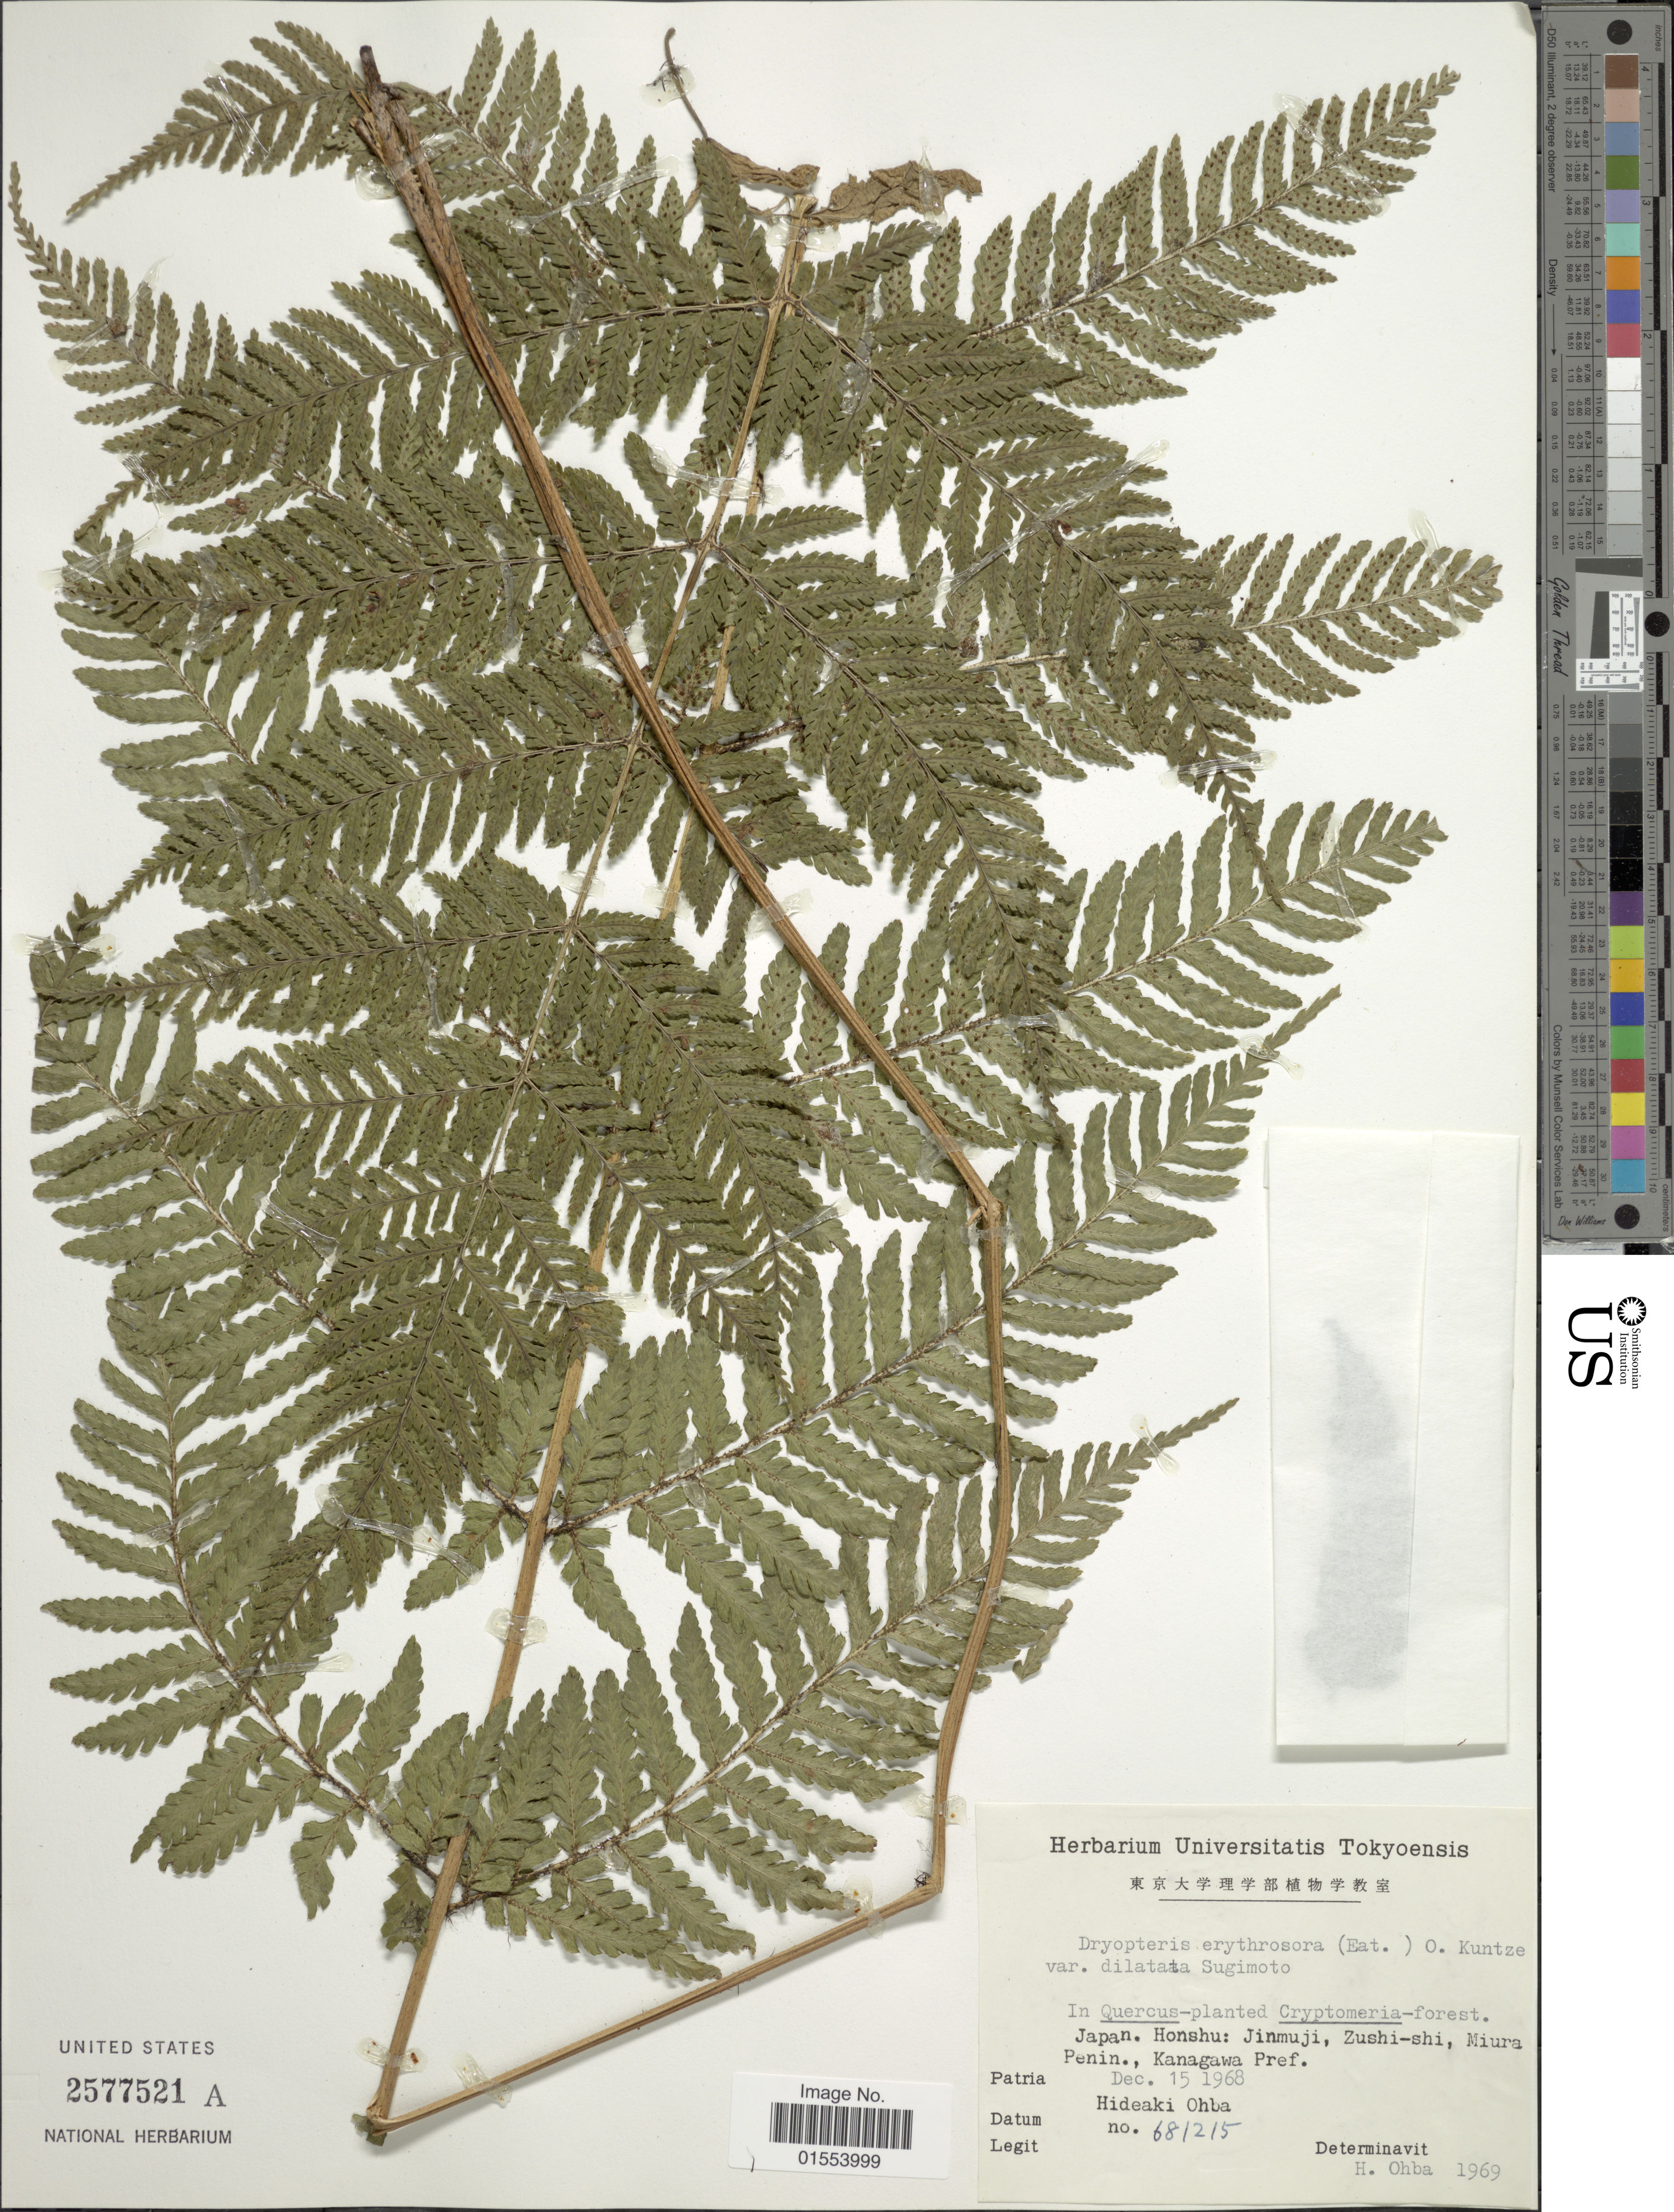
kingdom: Plantae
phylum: Tracheophyta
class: Polypodiopsida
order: Polypodiales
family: Dryopteridaceae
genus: Dryopteris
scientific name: Dryopteris erythrosora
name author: (D.C. Eaton) Kuntze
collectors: H. Ohba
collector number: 68/215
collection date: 1968-12-15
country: Japan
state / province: Kanagawa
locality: Japan. Honshu: Jinmuji, Zushi-shi, Miura Penin., Kanagawa Pref.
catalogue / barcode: US 2577521A